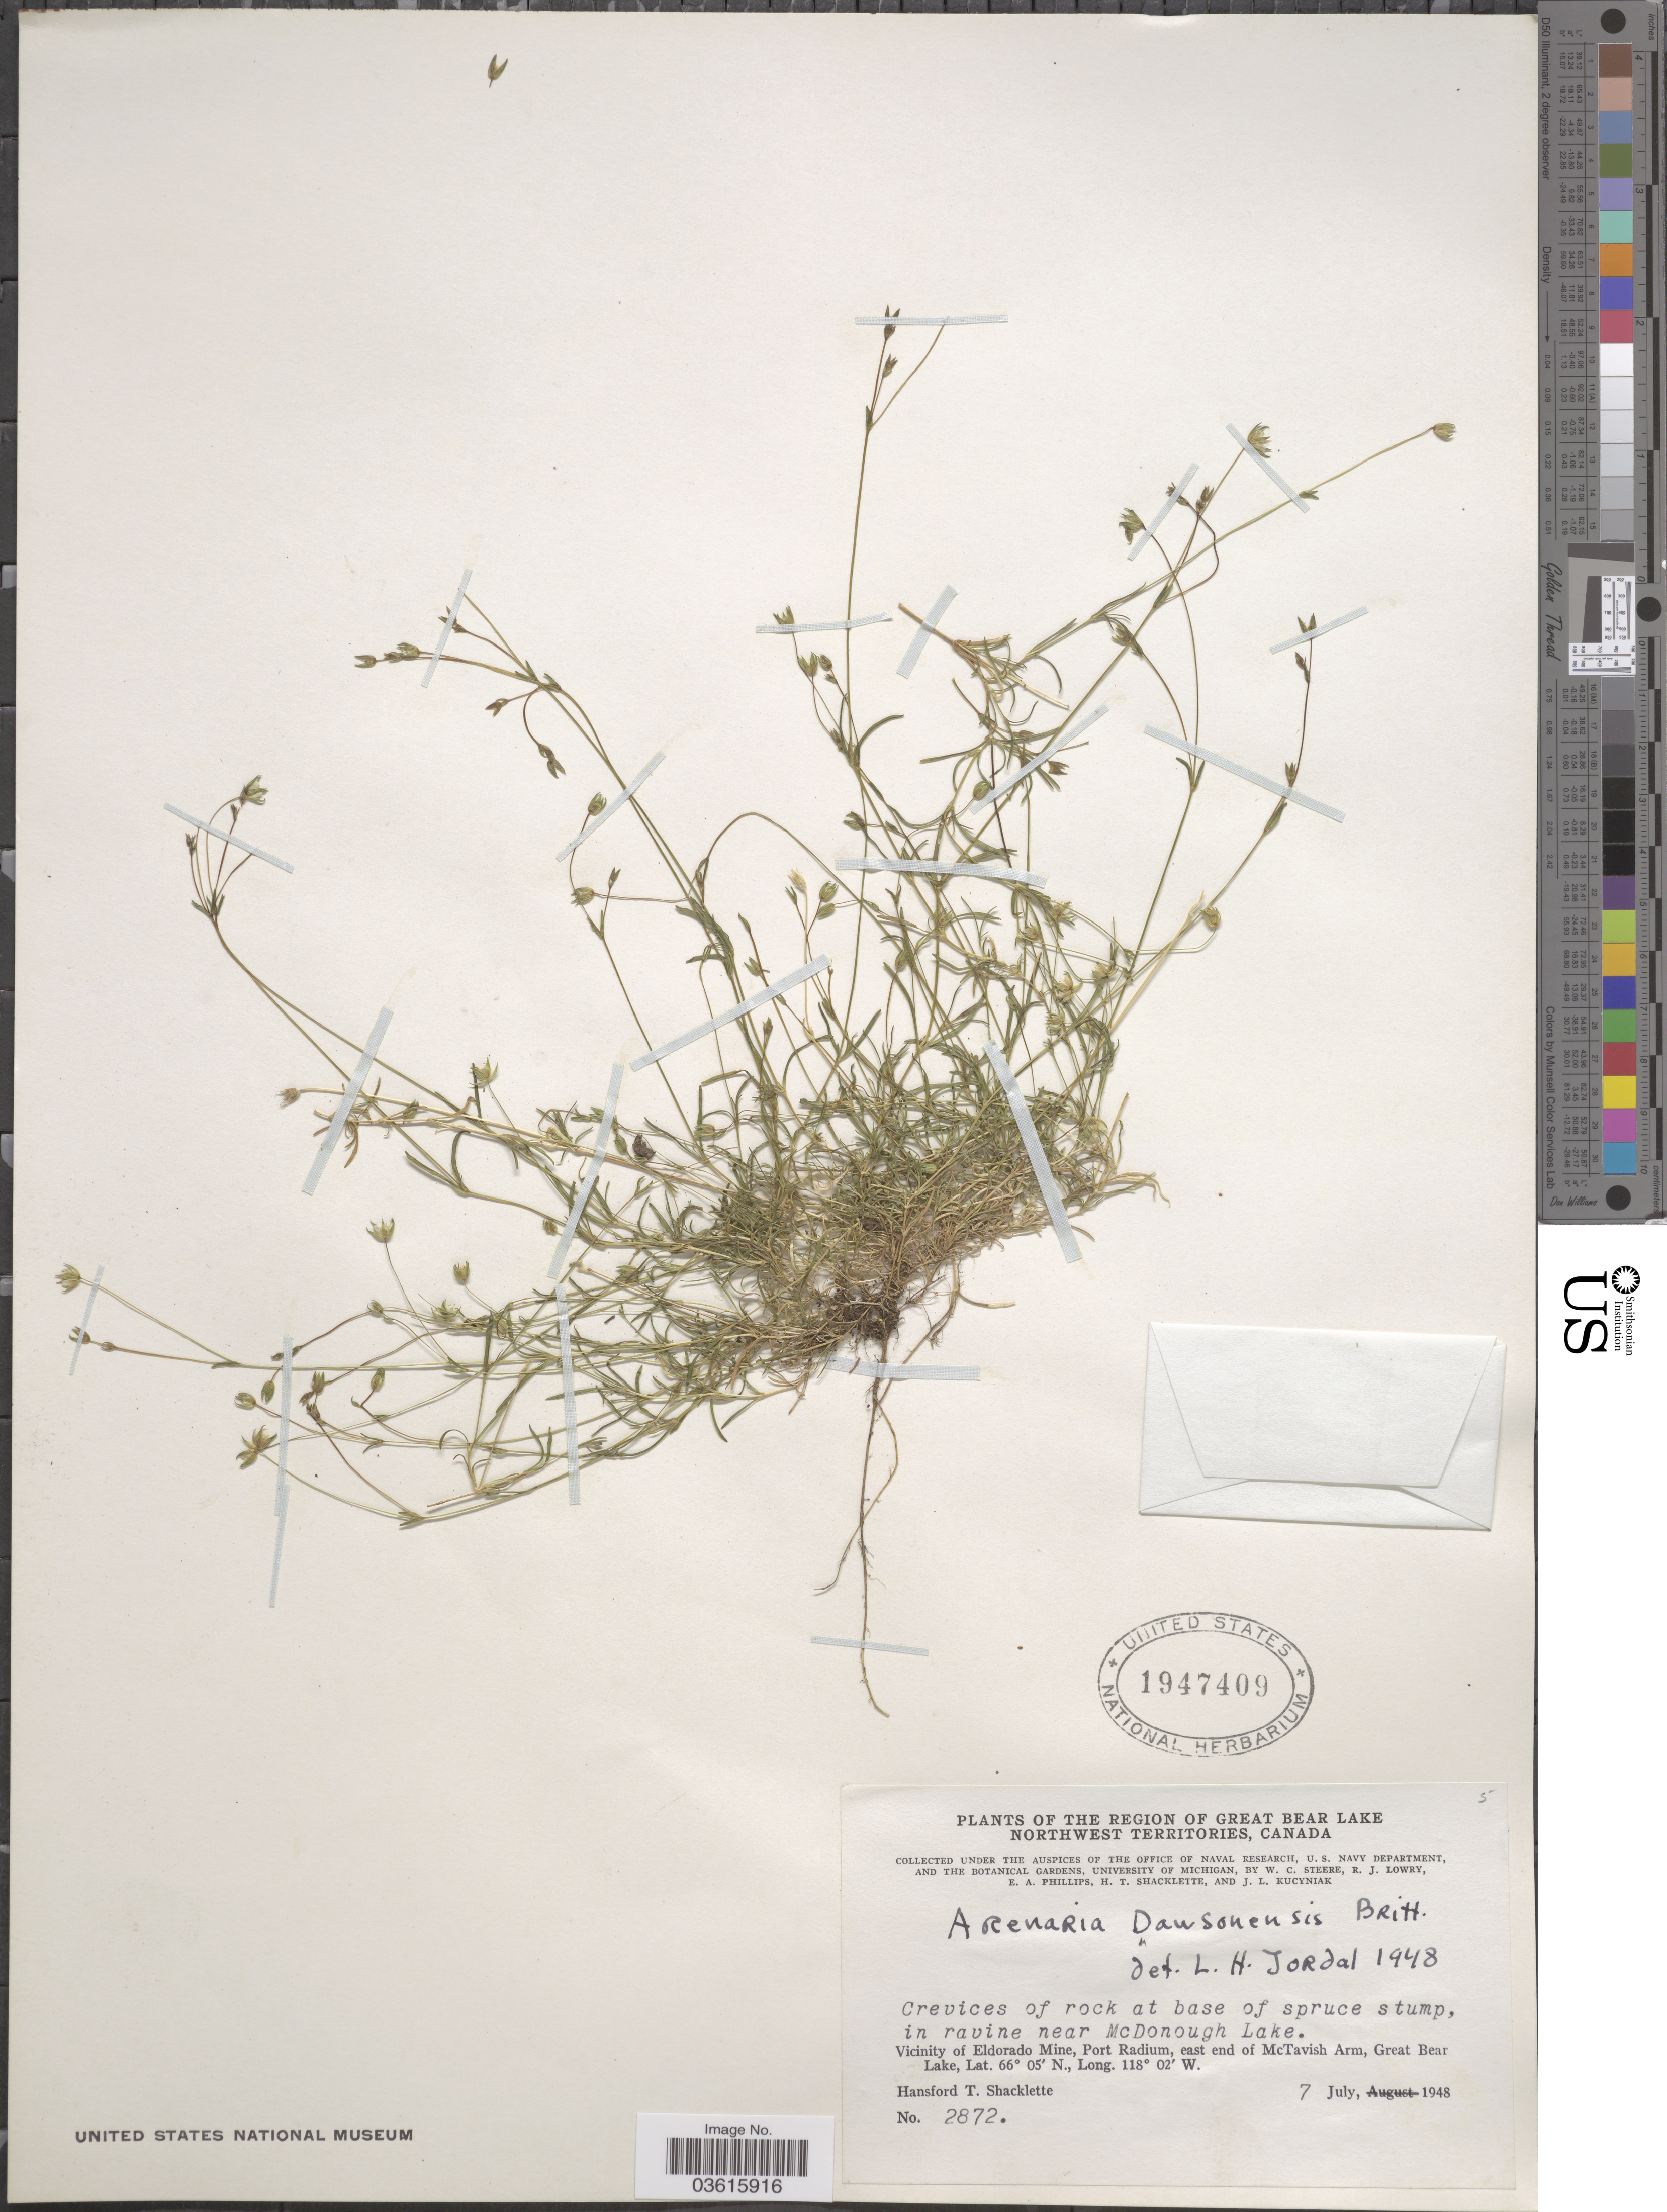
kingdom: Plantae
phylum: Tracheophyta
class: Magnoliopsida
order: Caryophyllales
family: Caryophyllaceae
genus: Minuartia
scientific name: Minuartia dawsonensis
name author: (Britton) House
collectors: H. Shacklette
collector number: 2872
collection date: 1948-07-07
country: Canada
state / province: Northwest Territories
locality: The Region of Great Bear Lake. In ravine near McDonough Lake. Vicinity of Eldorado Mine, Port Radium, east end of McTavish Arm, Great Bear Lake.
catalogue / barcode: US 1947409